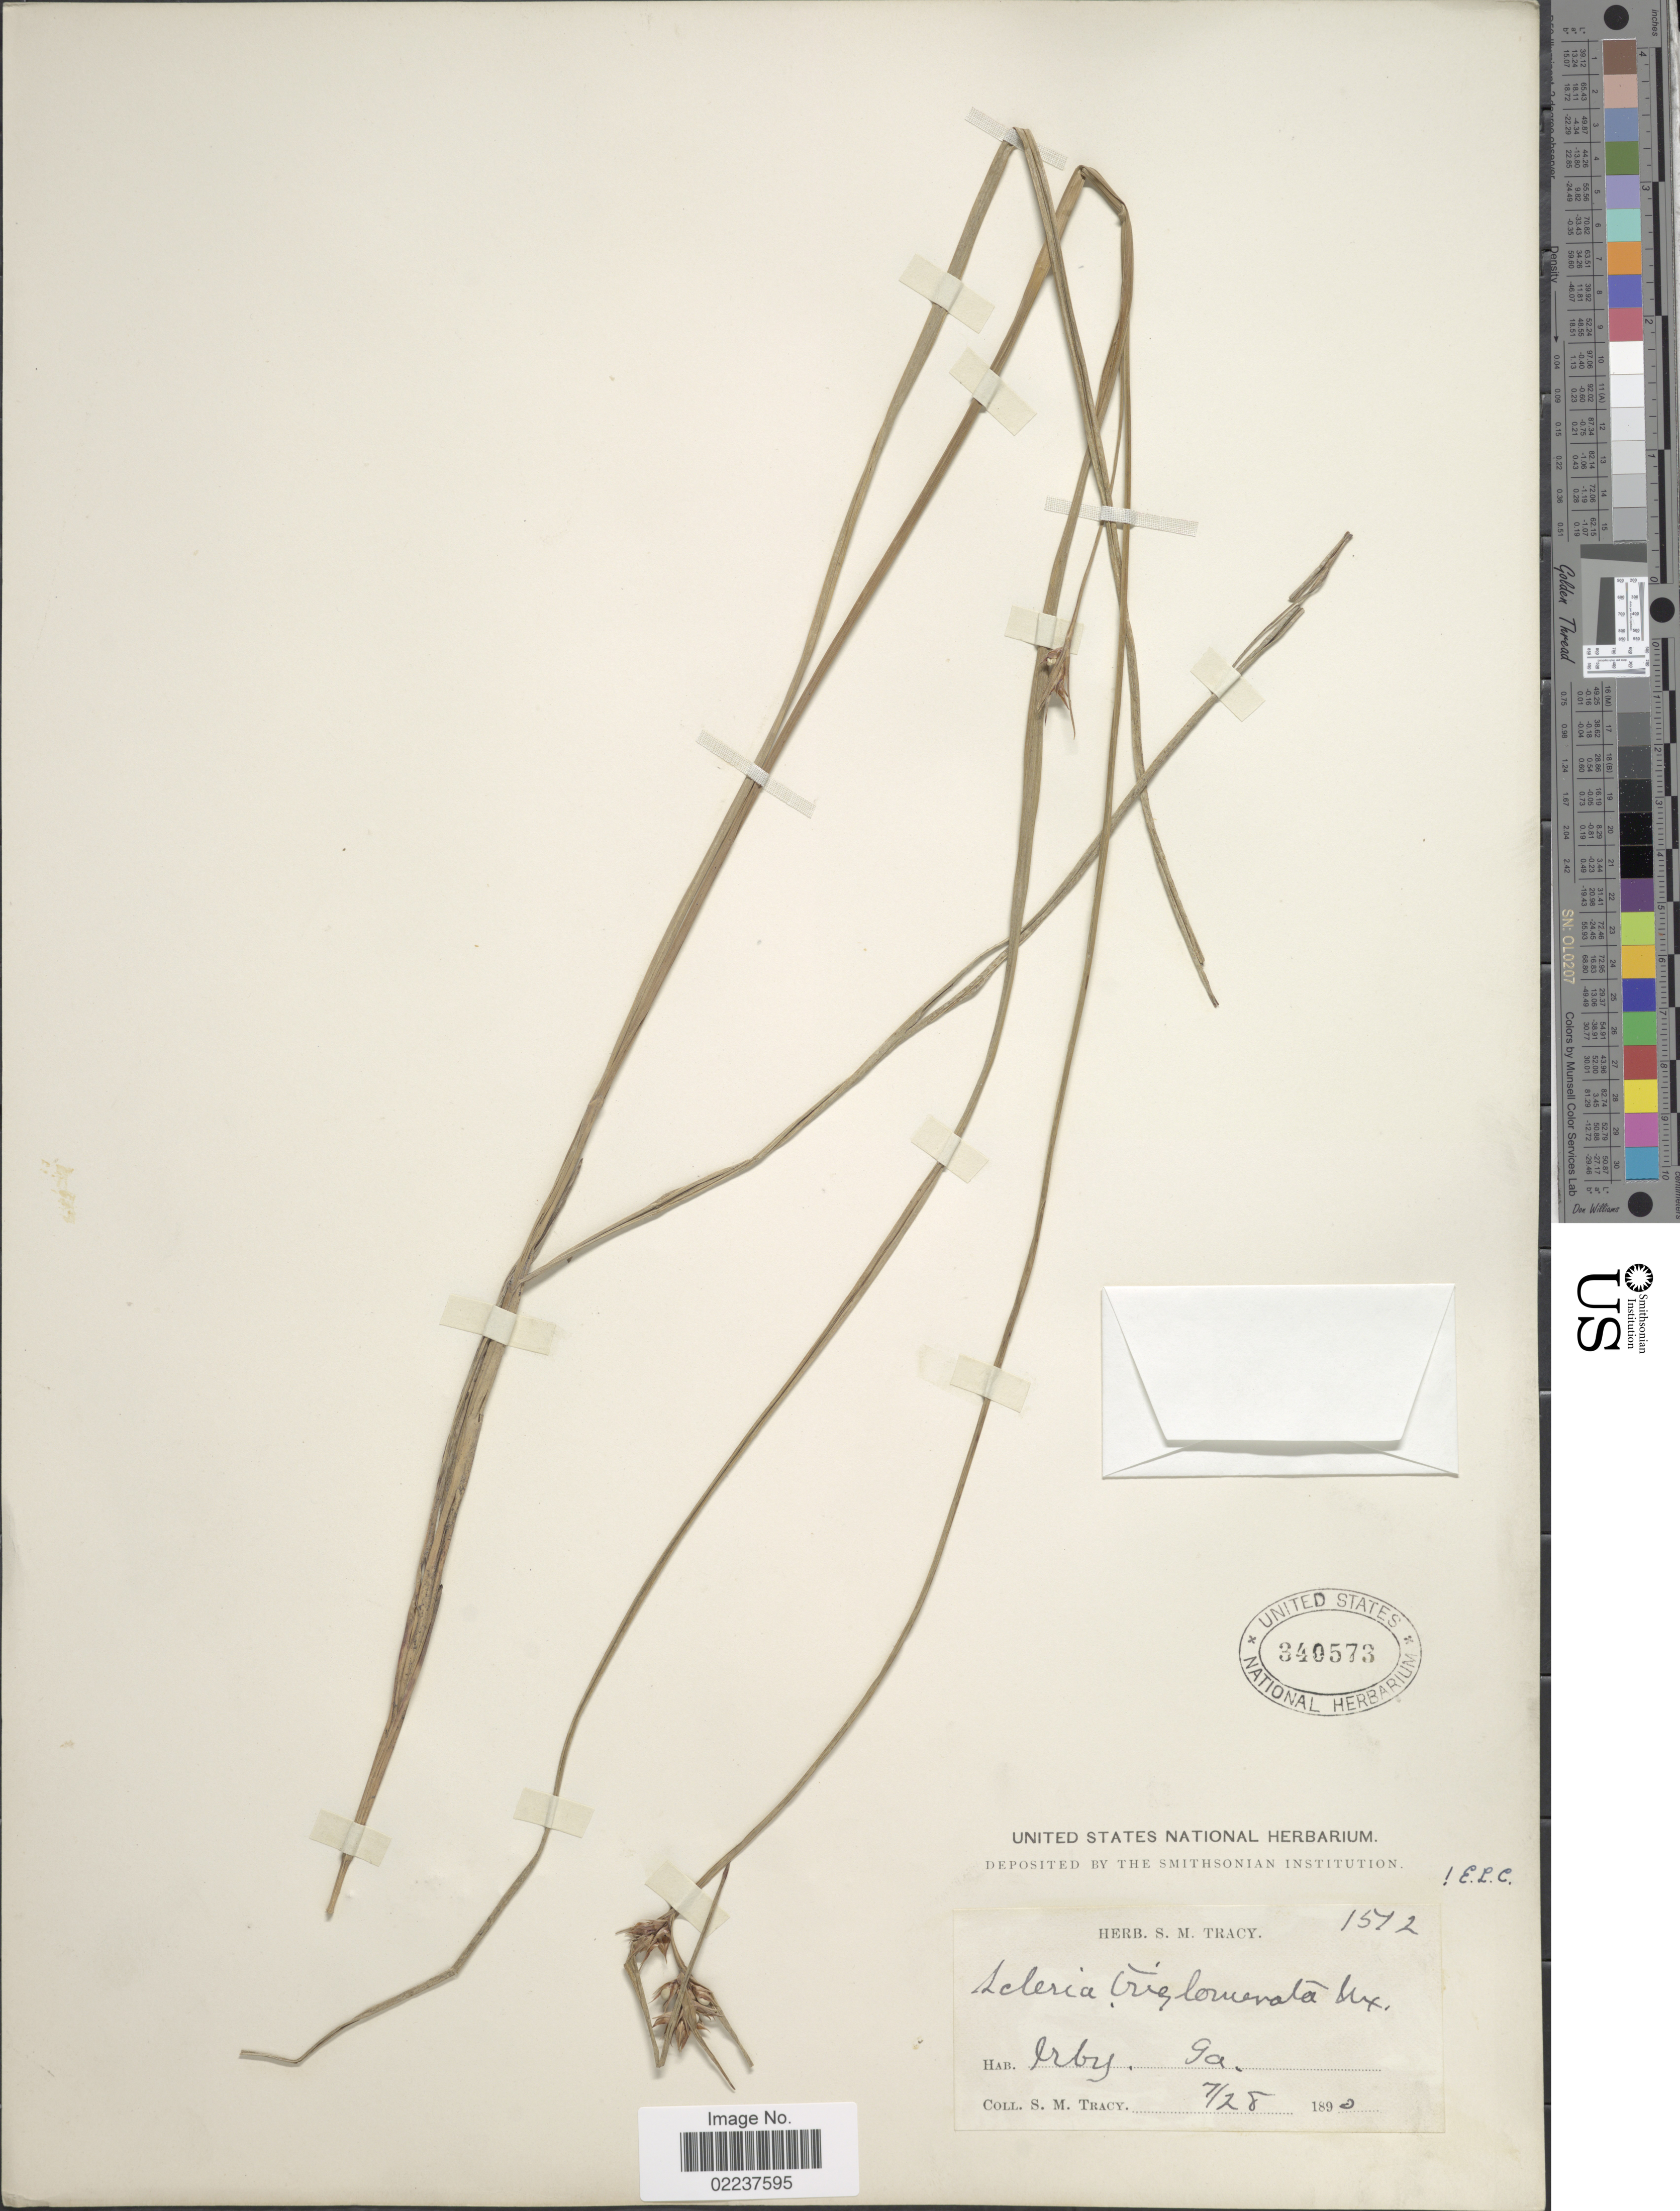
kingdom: Plantae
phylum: Tracheophyta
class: Liliopsida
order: Poales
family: Cyperaceae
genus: Scleria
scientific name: Scleria triglomerata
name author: Michx.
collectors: S. M. Tracy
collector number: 1512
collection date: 1890-07-28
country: United States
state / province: Georgia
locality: Irby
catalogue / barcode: US 340573